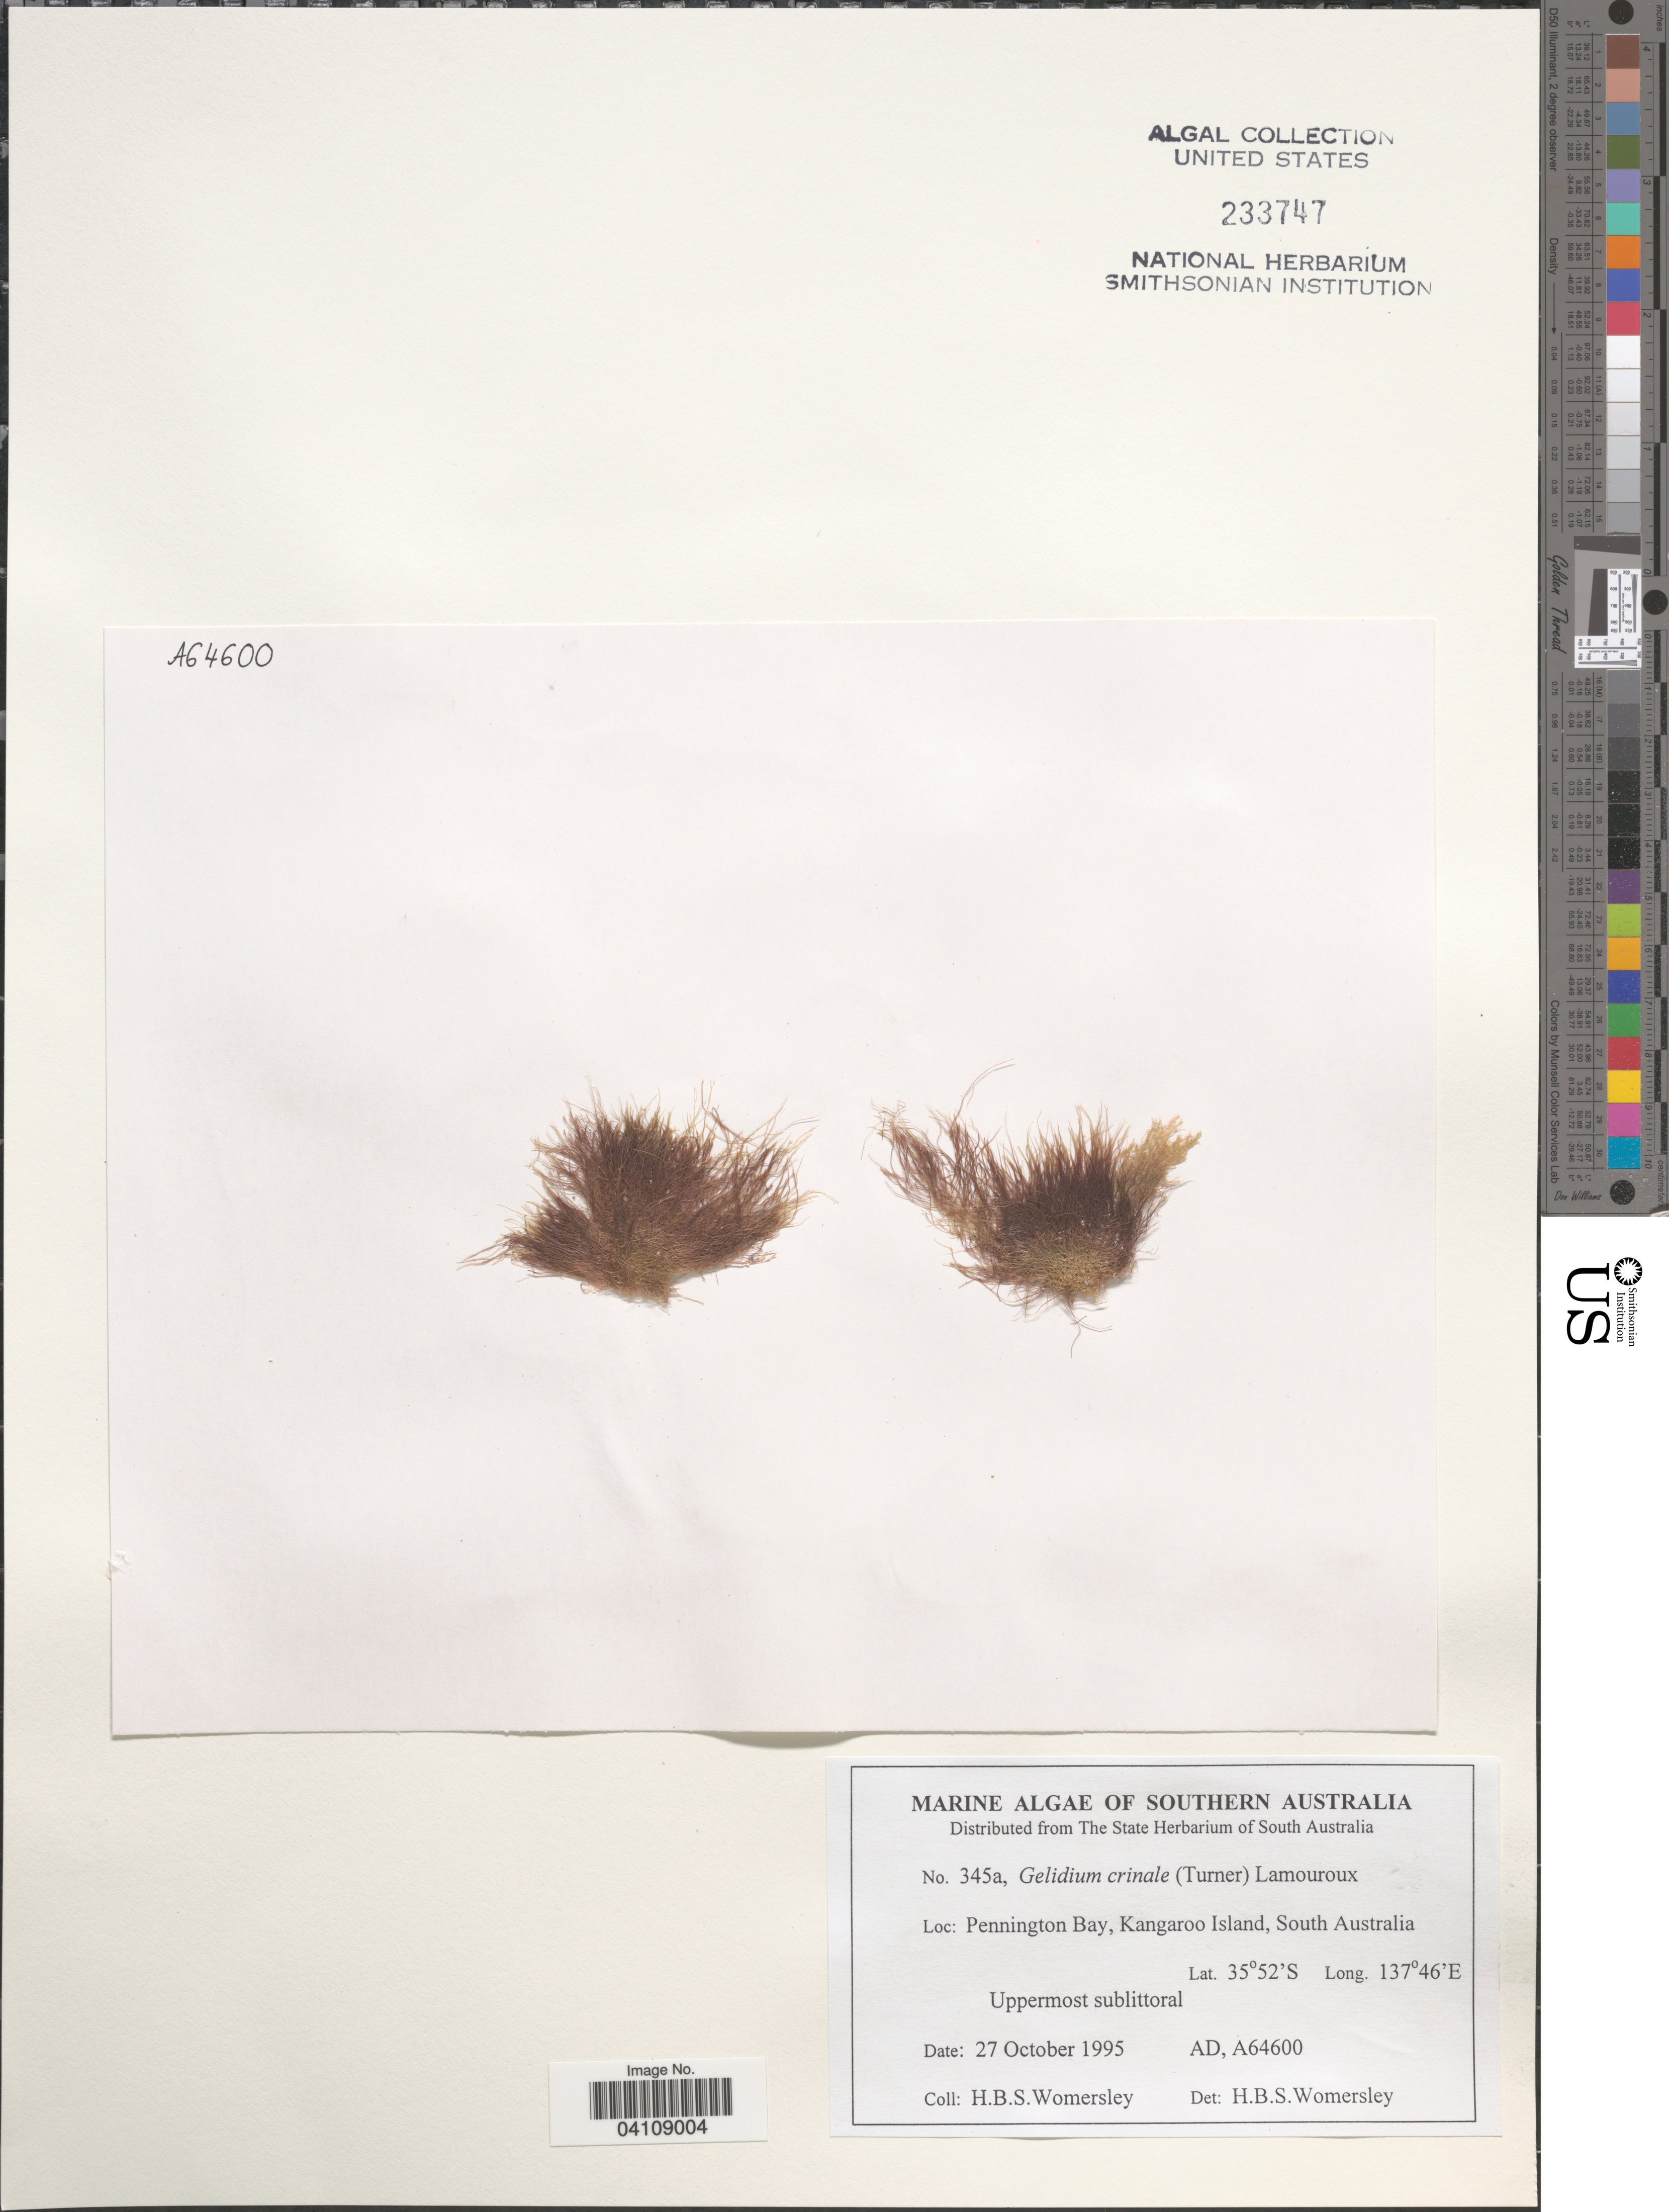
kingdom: Plantae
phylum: Rhodophyta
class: Florideophyceae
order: Gelidiales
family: Gelidiaceae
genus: Gelidium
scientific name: Gelidium crinale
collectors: H. B. S. Womersley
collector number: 345a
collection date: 1995-10-27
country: Australia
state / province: South Australia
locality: Southern Australia. Pennington Bay, Kangaroo Island.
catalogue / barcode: US 233747